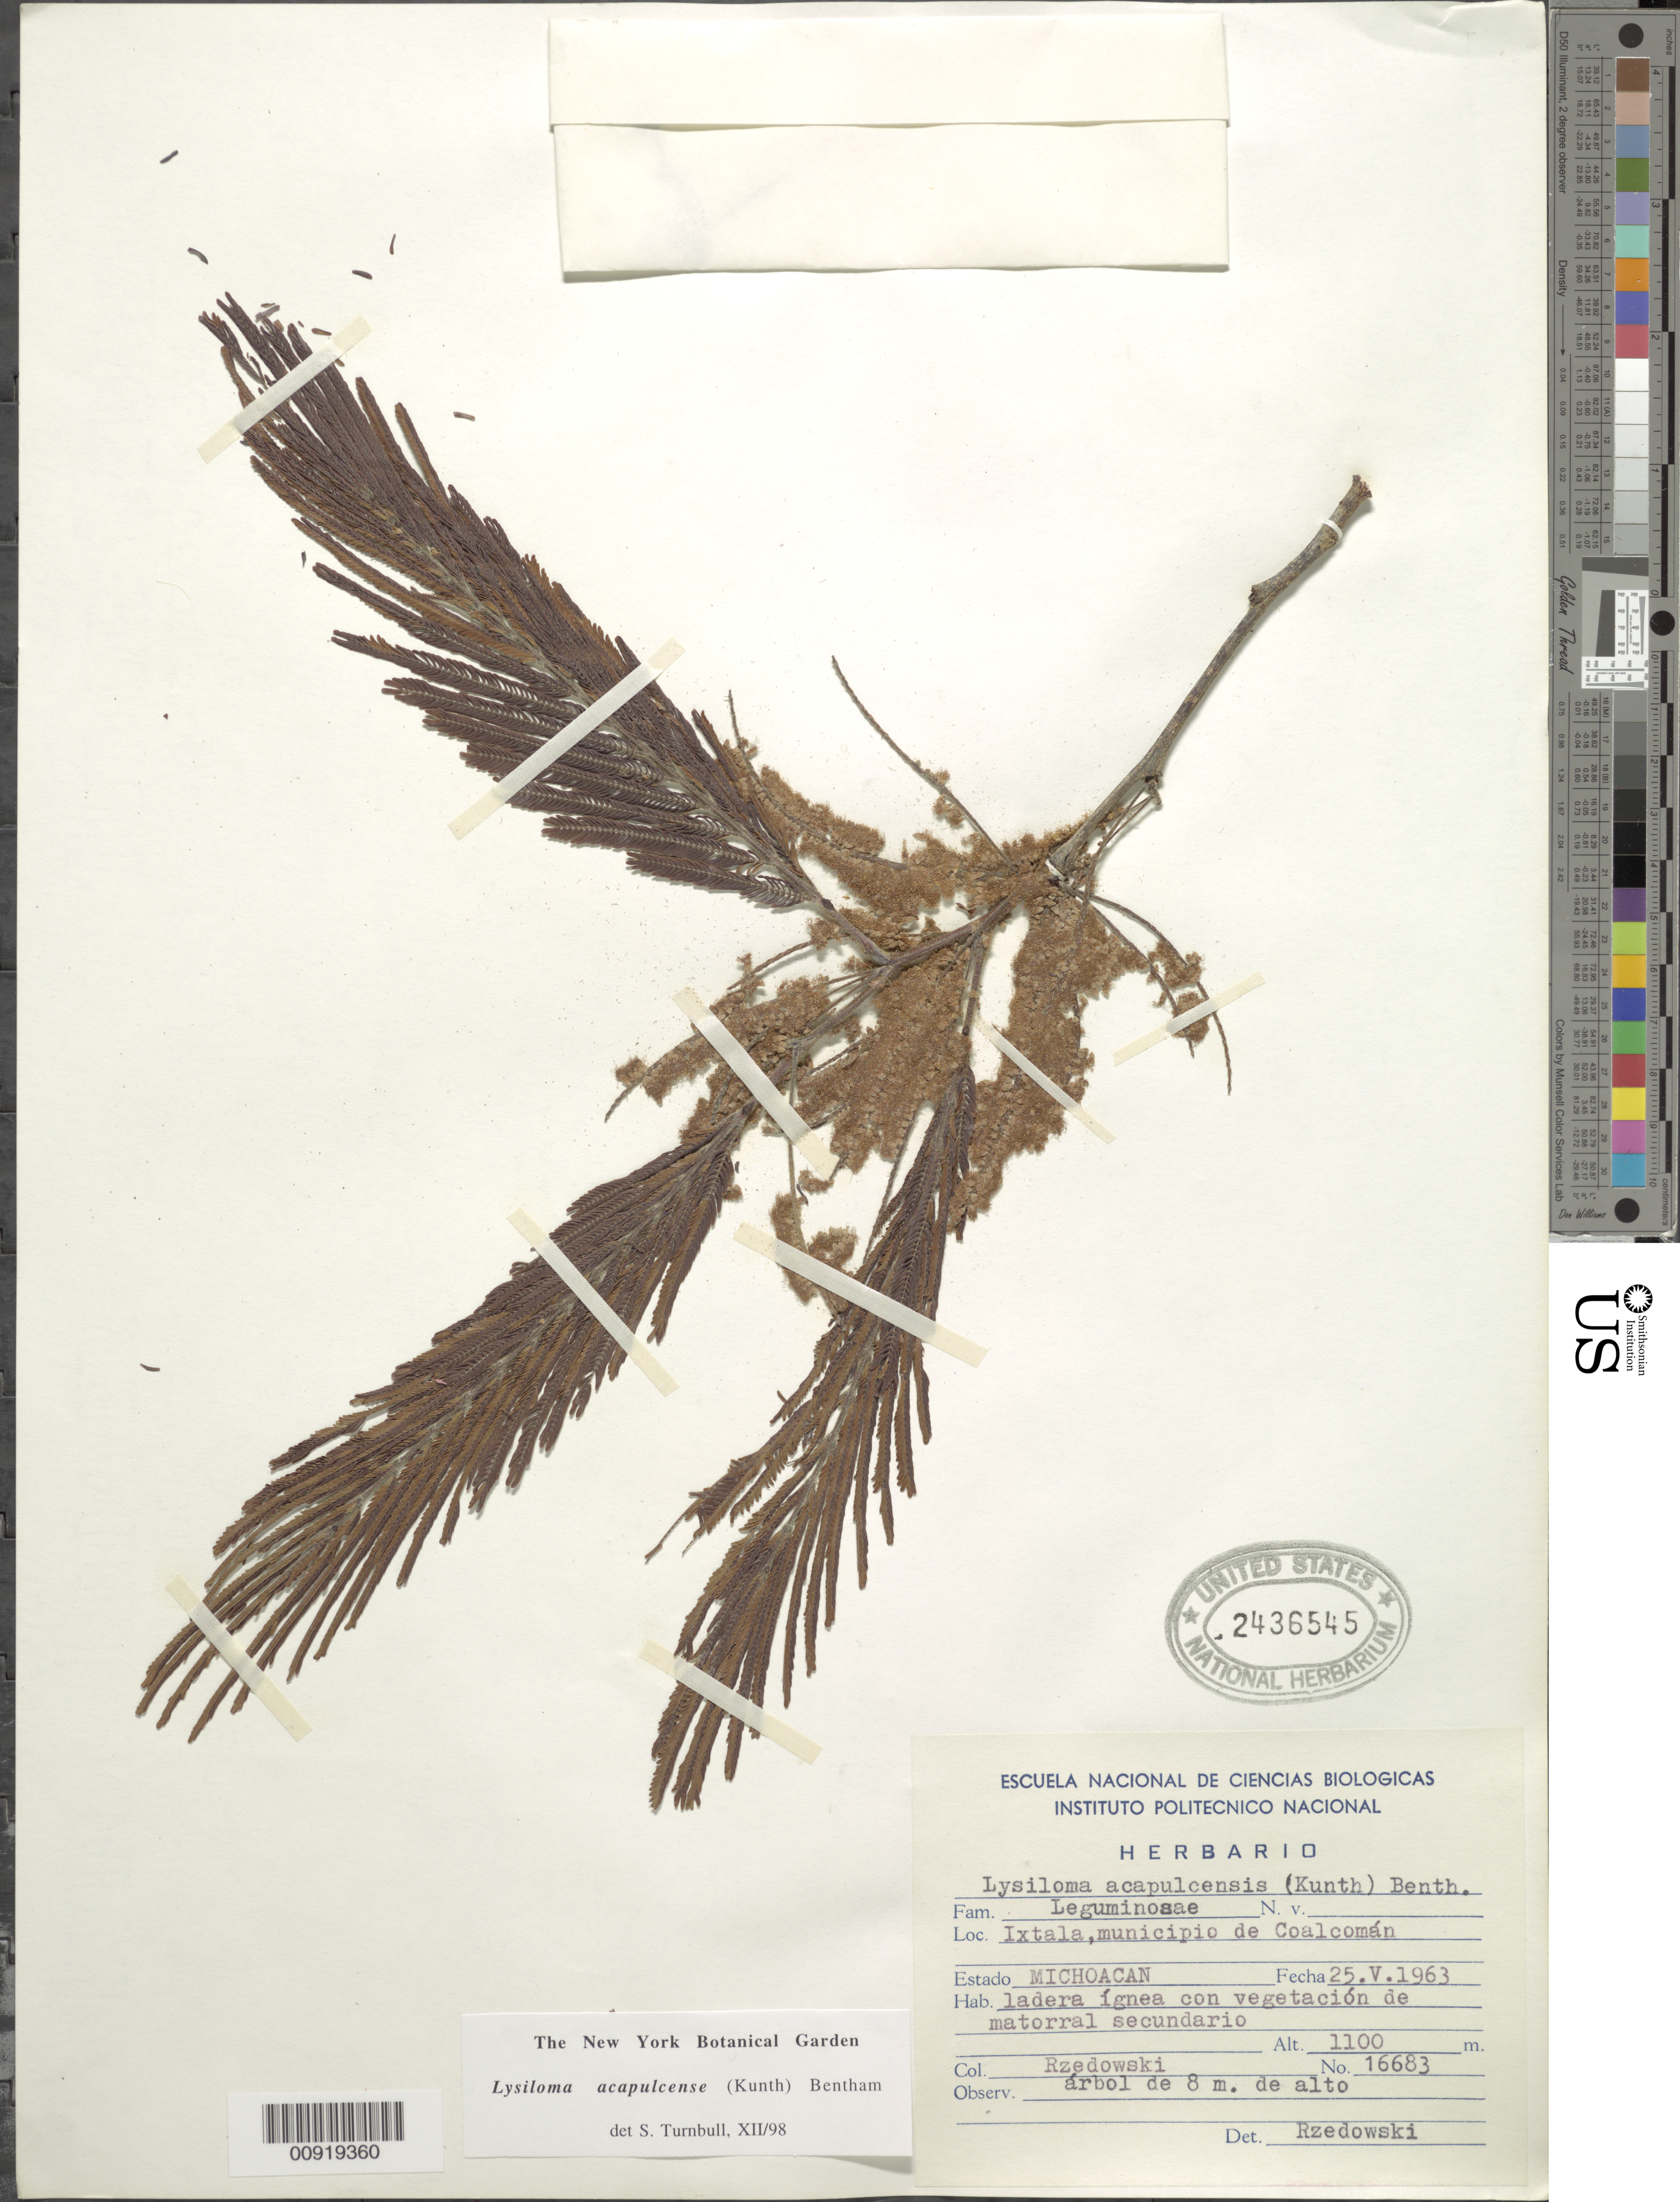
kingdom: Plantae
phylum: Tracheophyta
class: Magnoliopsida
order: Fabales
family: Fabaceae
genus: Lysiloma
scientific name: Lysiloma acapulcense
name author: (Kunth) Benth.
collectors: J. Rzedowski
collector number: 16683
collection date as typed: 25 May 1963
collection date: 1963-05-25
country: Mexico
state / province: Michoacán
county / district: Coalcomán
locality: Ixtala, municipio de Coalcomán, Michoacán.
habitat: Ladera ígnea con vegetación de matorral secundario.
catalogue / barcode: US 2436545